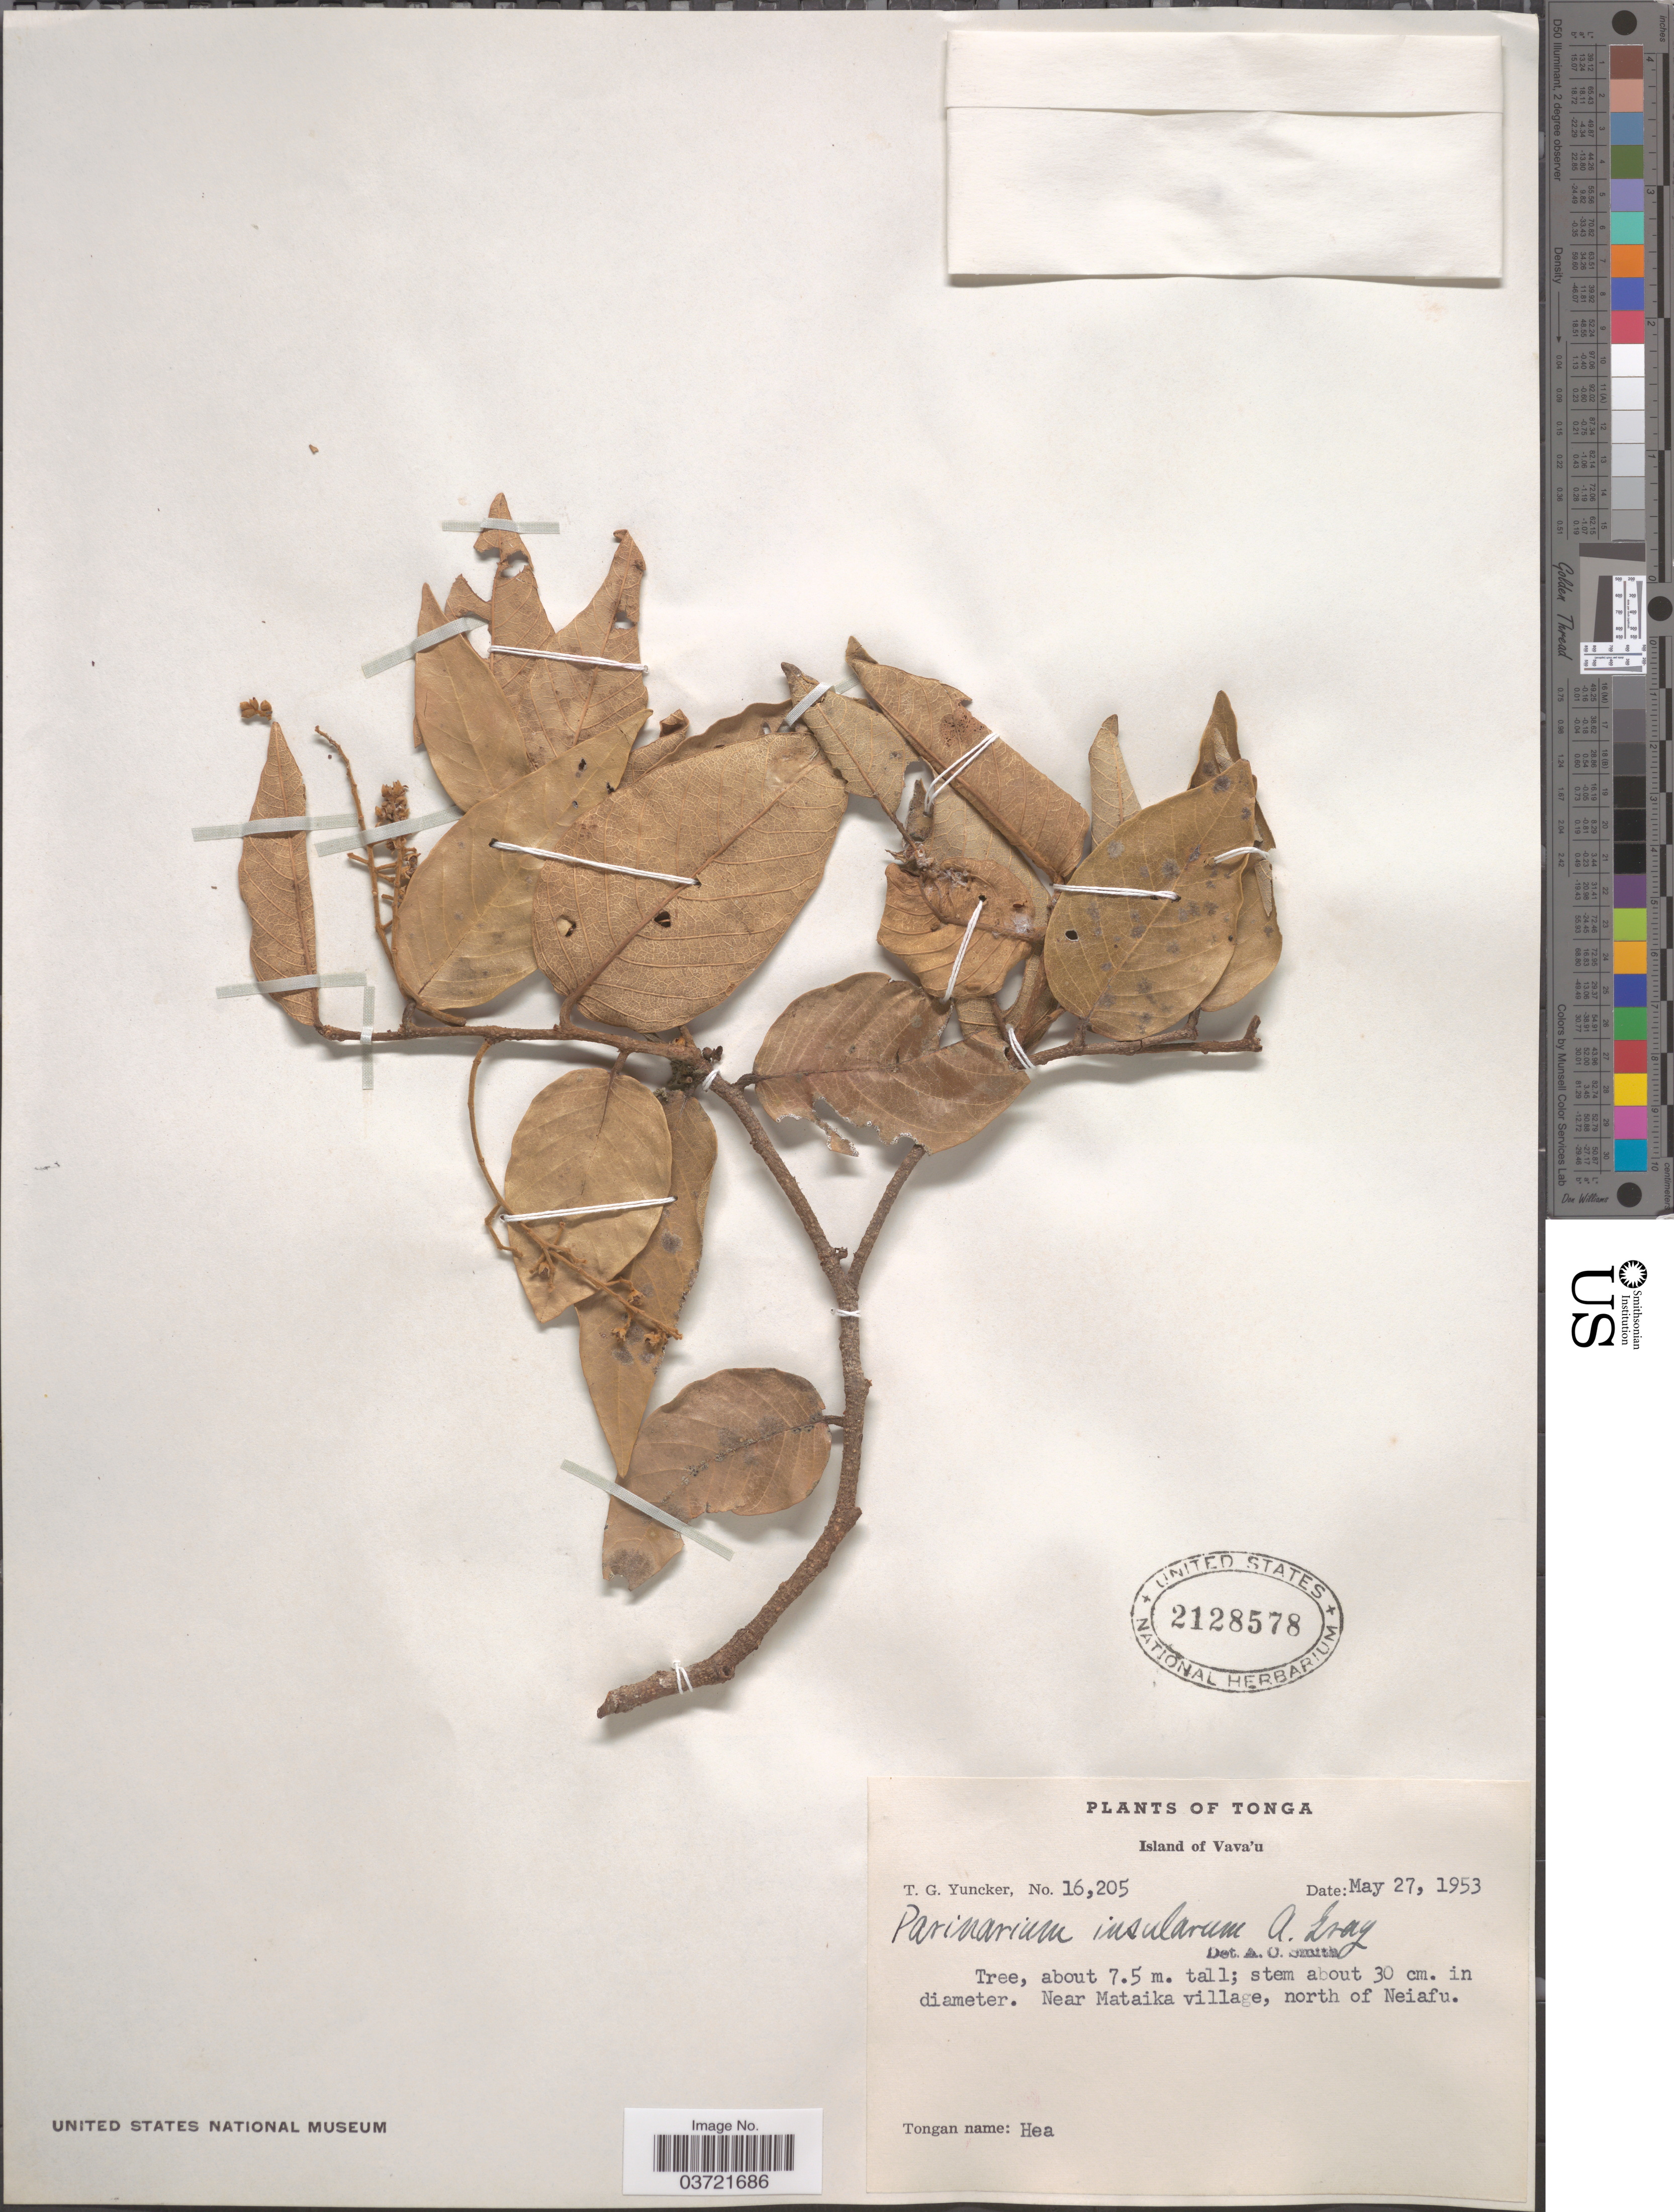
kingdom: Plantae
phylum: Tracheophyta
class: Magnoliopsida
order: Malpighiales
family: Chrysobalanaceae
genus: Parinari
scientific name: Parinari insularis A. Gray in Wilkes, as "insularum"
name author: A. Gray in Wilkes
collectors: T. G. Yuncker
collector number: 16205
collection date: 1953-05-27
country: Tonga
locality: Island of Vava'u. Near Mataika village, north of Neiafu.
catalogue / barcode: US 2128578